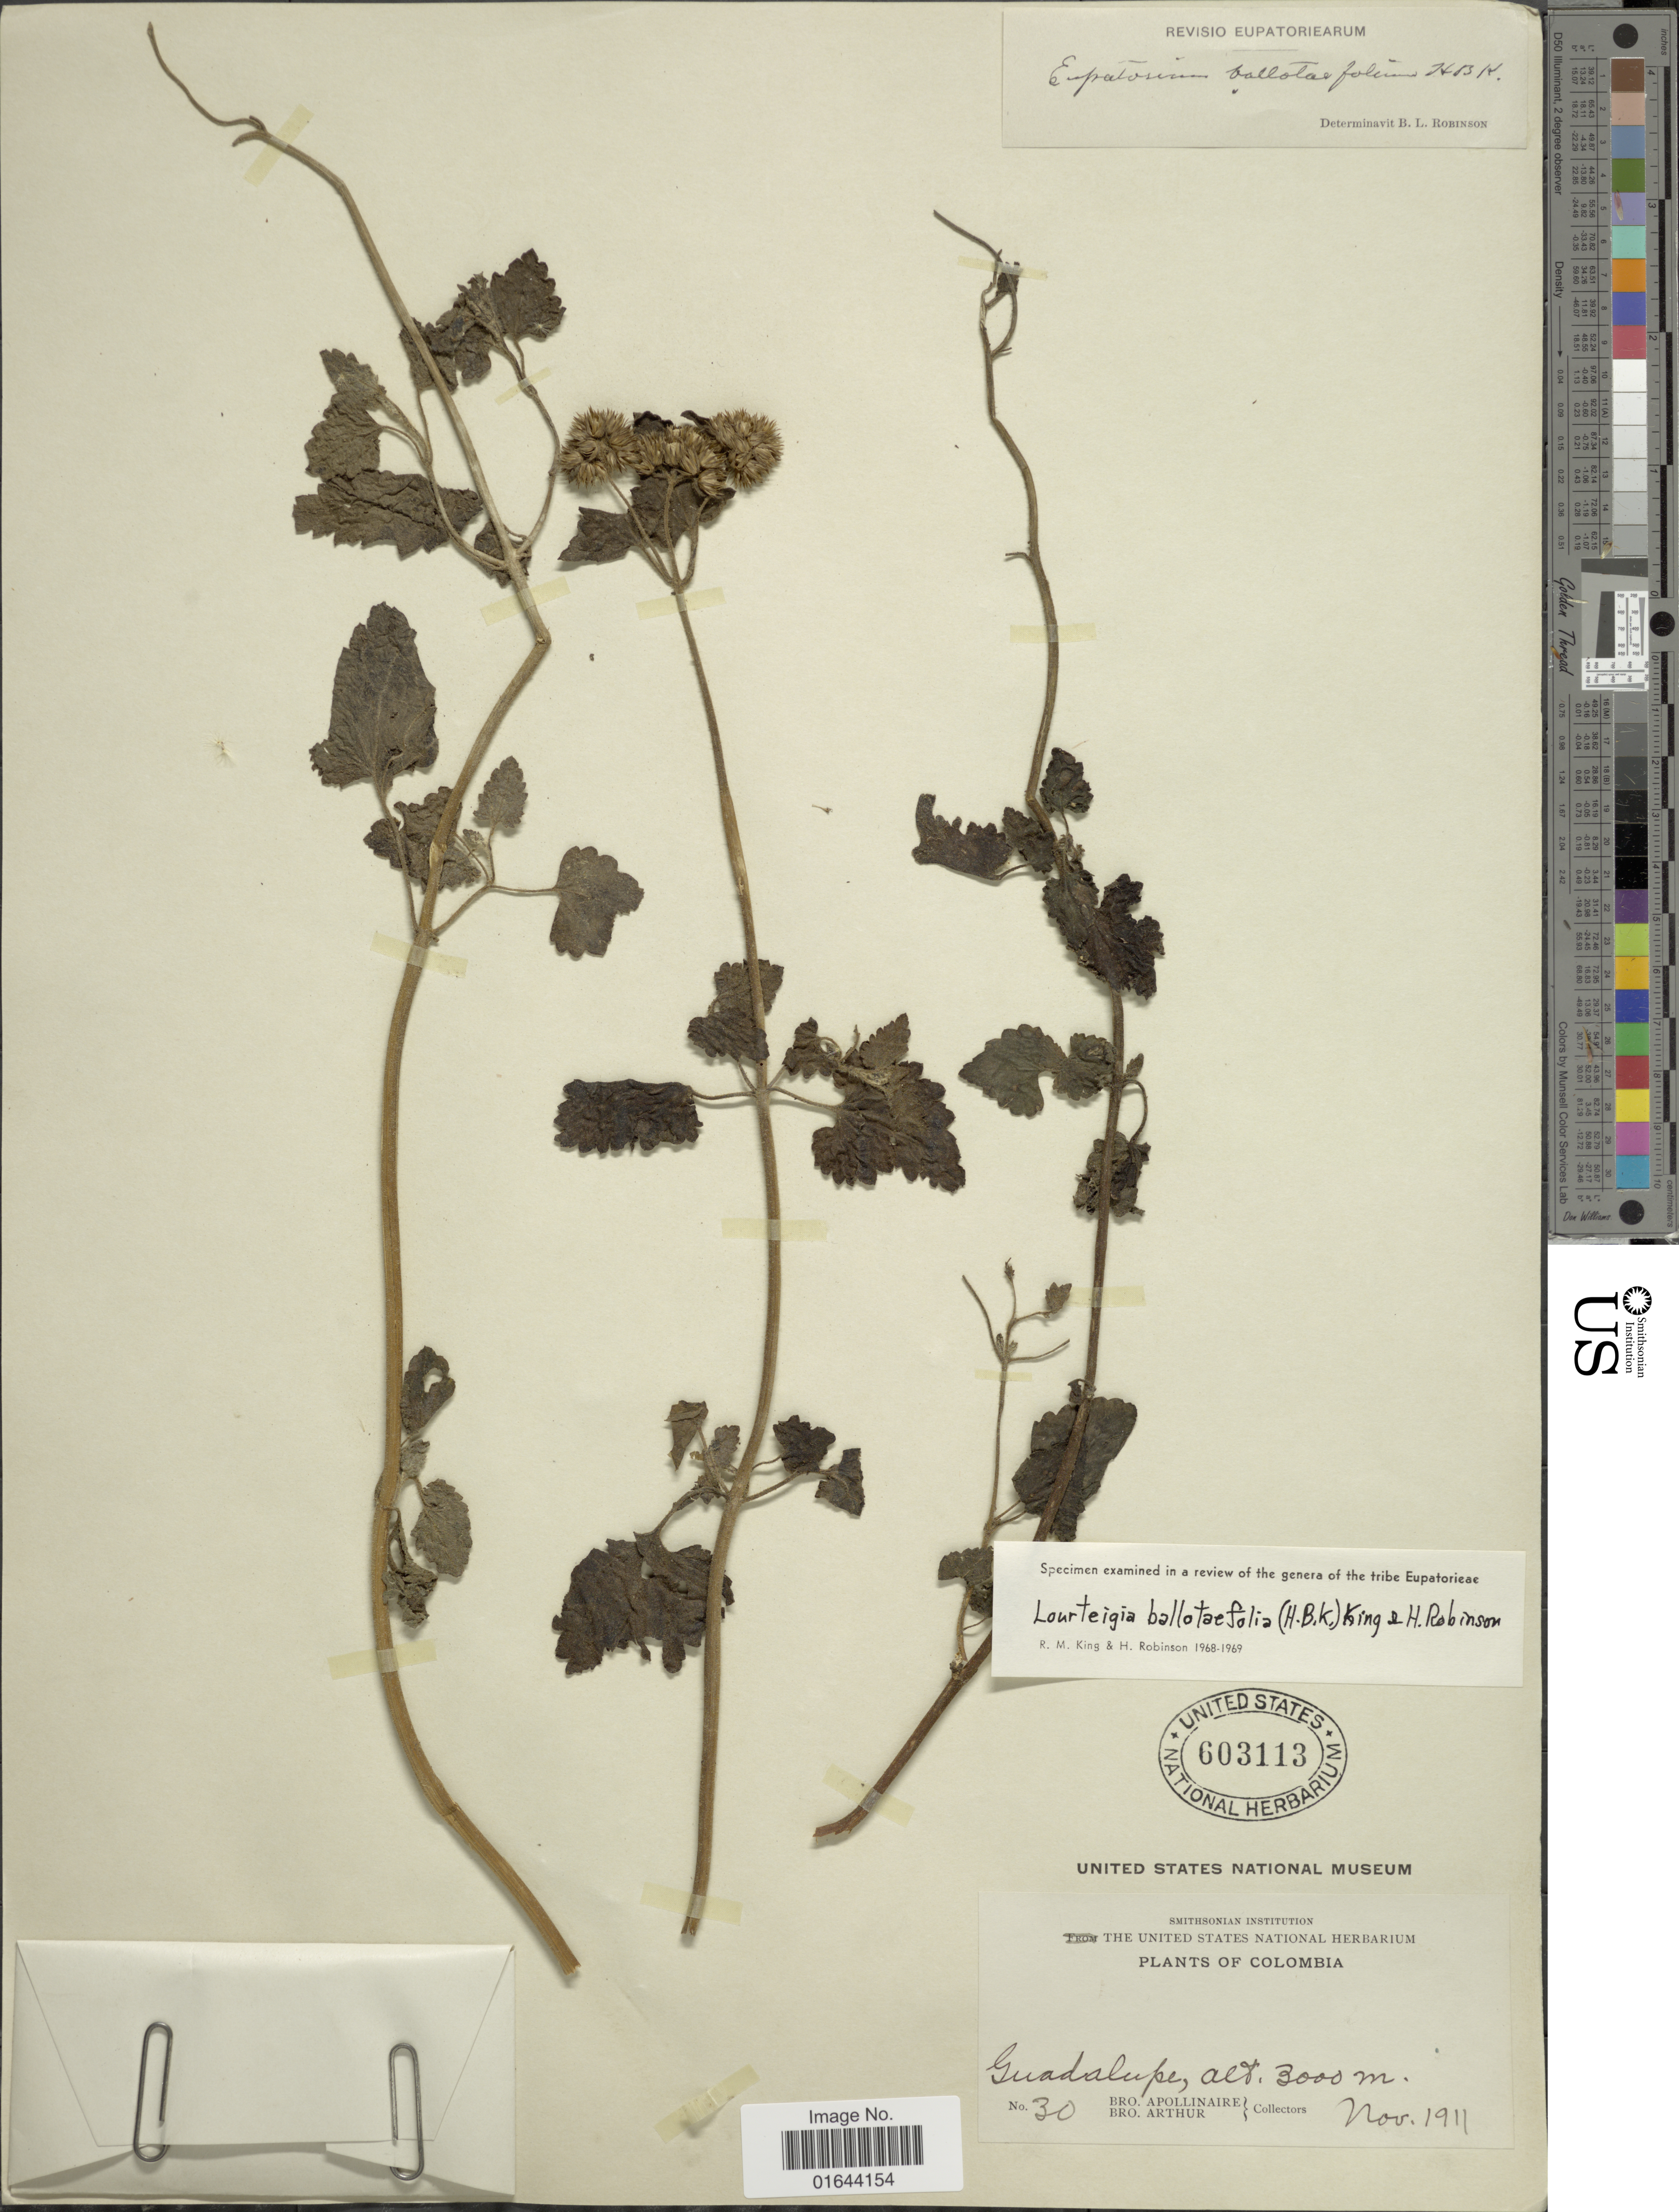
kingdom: Plantae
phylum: Tracheophyta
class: Magnoliopsida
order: Asterales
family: Asteraceae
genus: Lourteigia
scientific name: Lourteigia ballotaefolia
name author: (Kunth) R.M. King & H. Rob.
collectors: Bro. Apollinaire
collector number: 30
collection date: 1911-11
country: Colombia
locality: Colombia, Guadalupe.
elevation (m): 3000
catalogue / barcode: US 603113